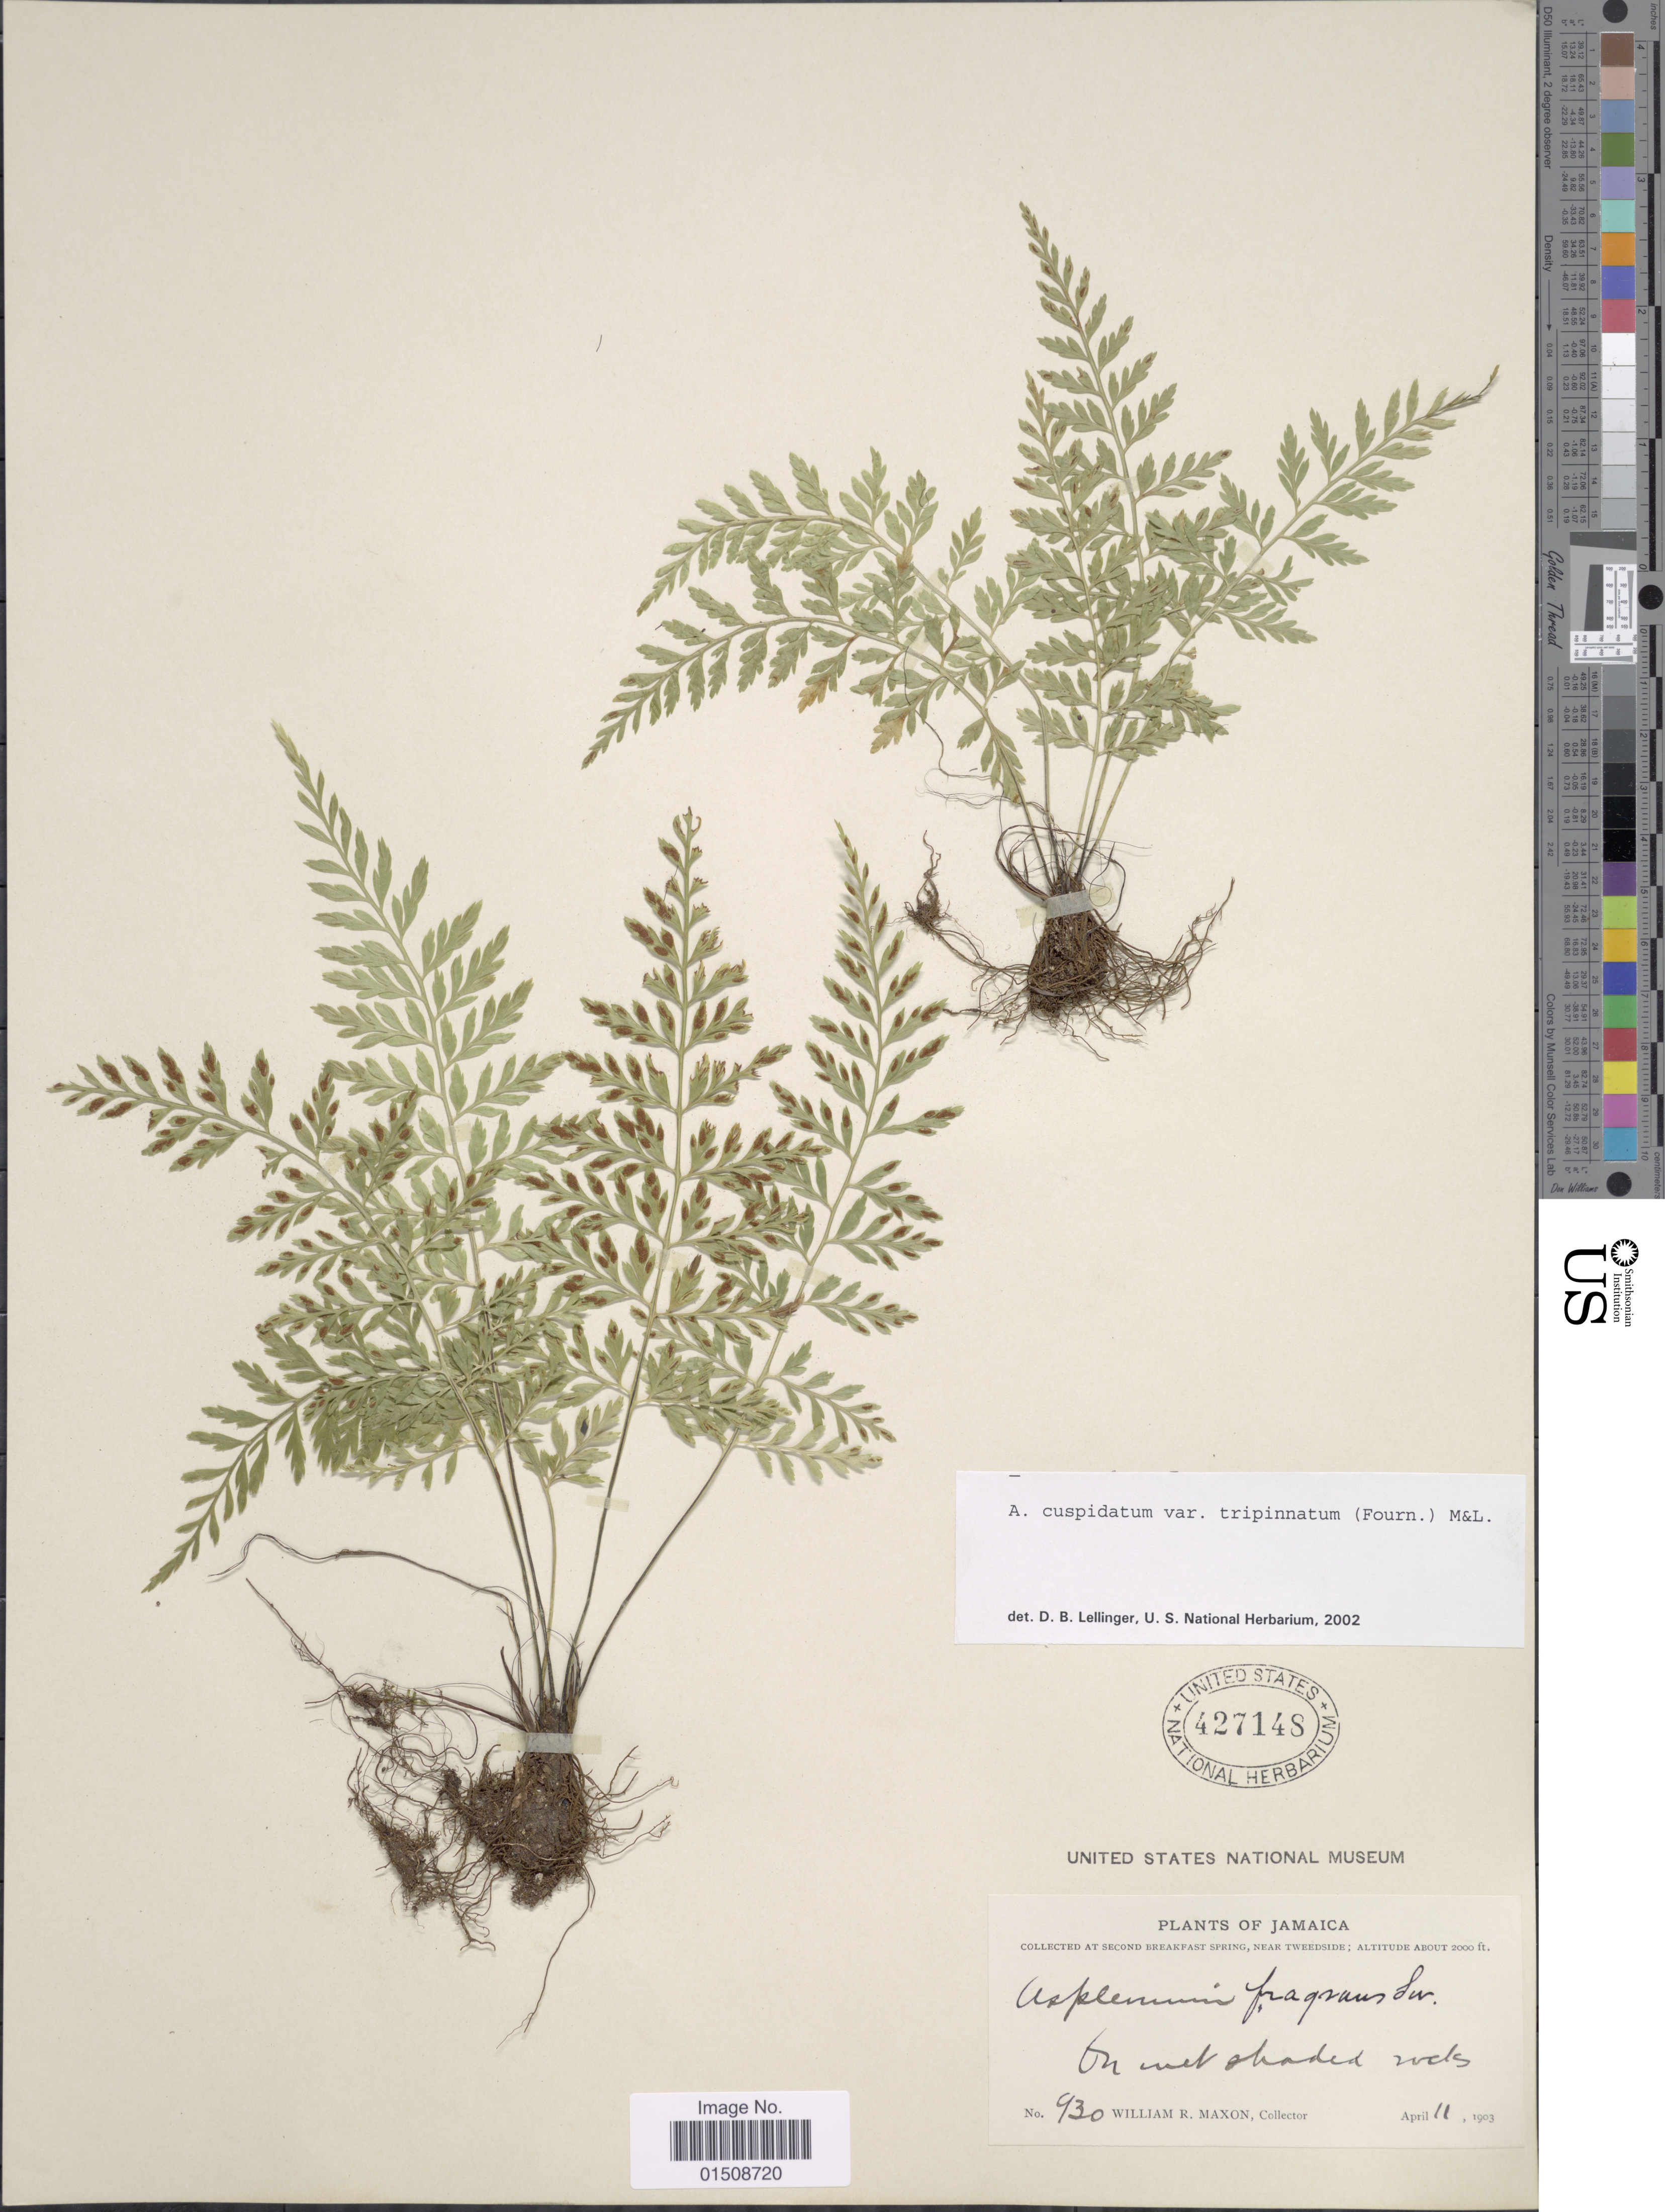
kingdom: Plantae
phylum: Tracheophyta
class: Polypodiopsida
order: Polypodiales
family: Aspleniaceae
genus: Asplenium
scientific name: Asplenium cuspidatum var. tripinnatum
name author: (E. Fourn.) C.V. Morton & Lellinger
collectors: W. R. Maxon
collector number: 930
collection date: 1903-04-11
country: Jamaica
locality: At second Breakfast Spring, near Tweedside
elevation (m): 610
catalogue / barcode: US 427148